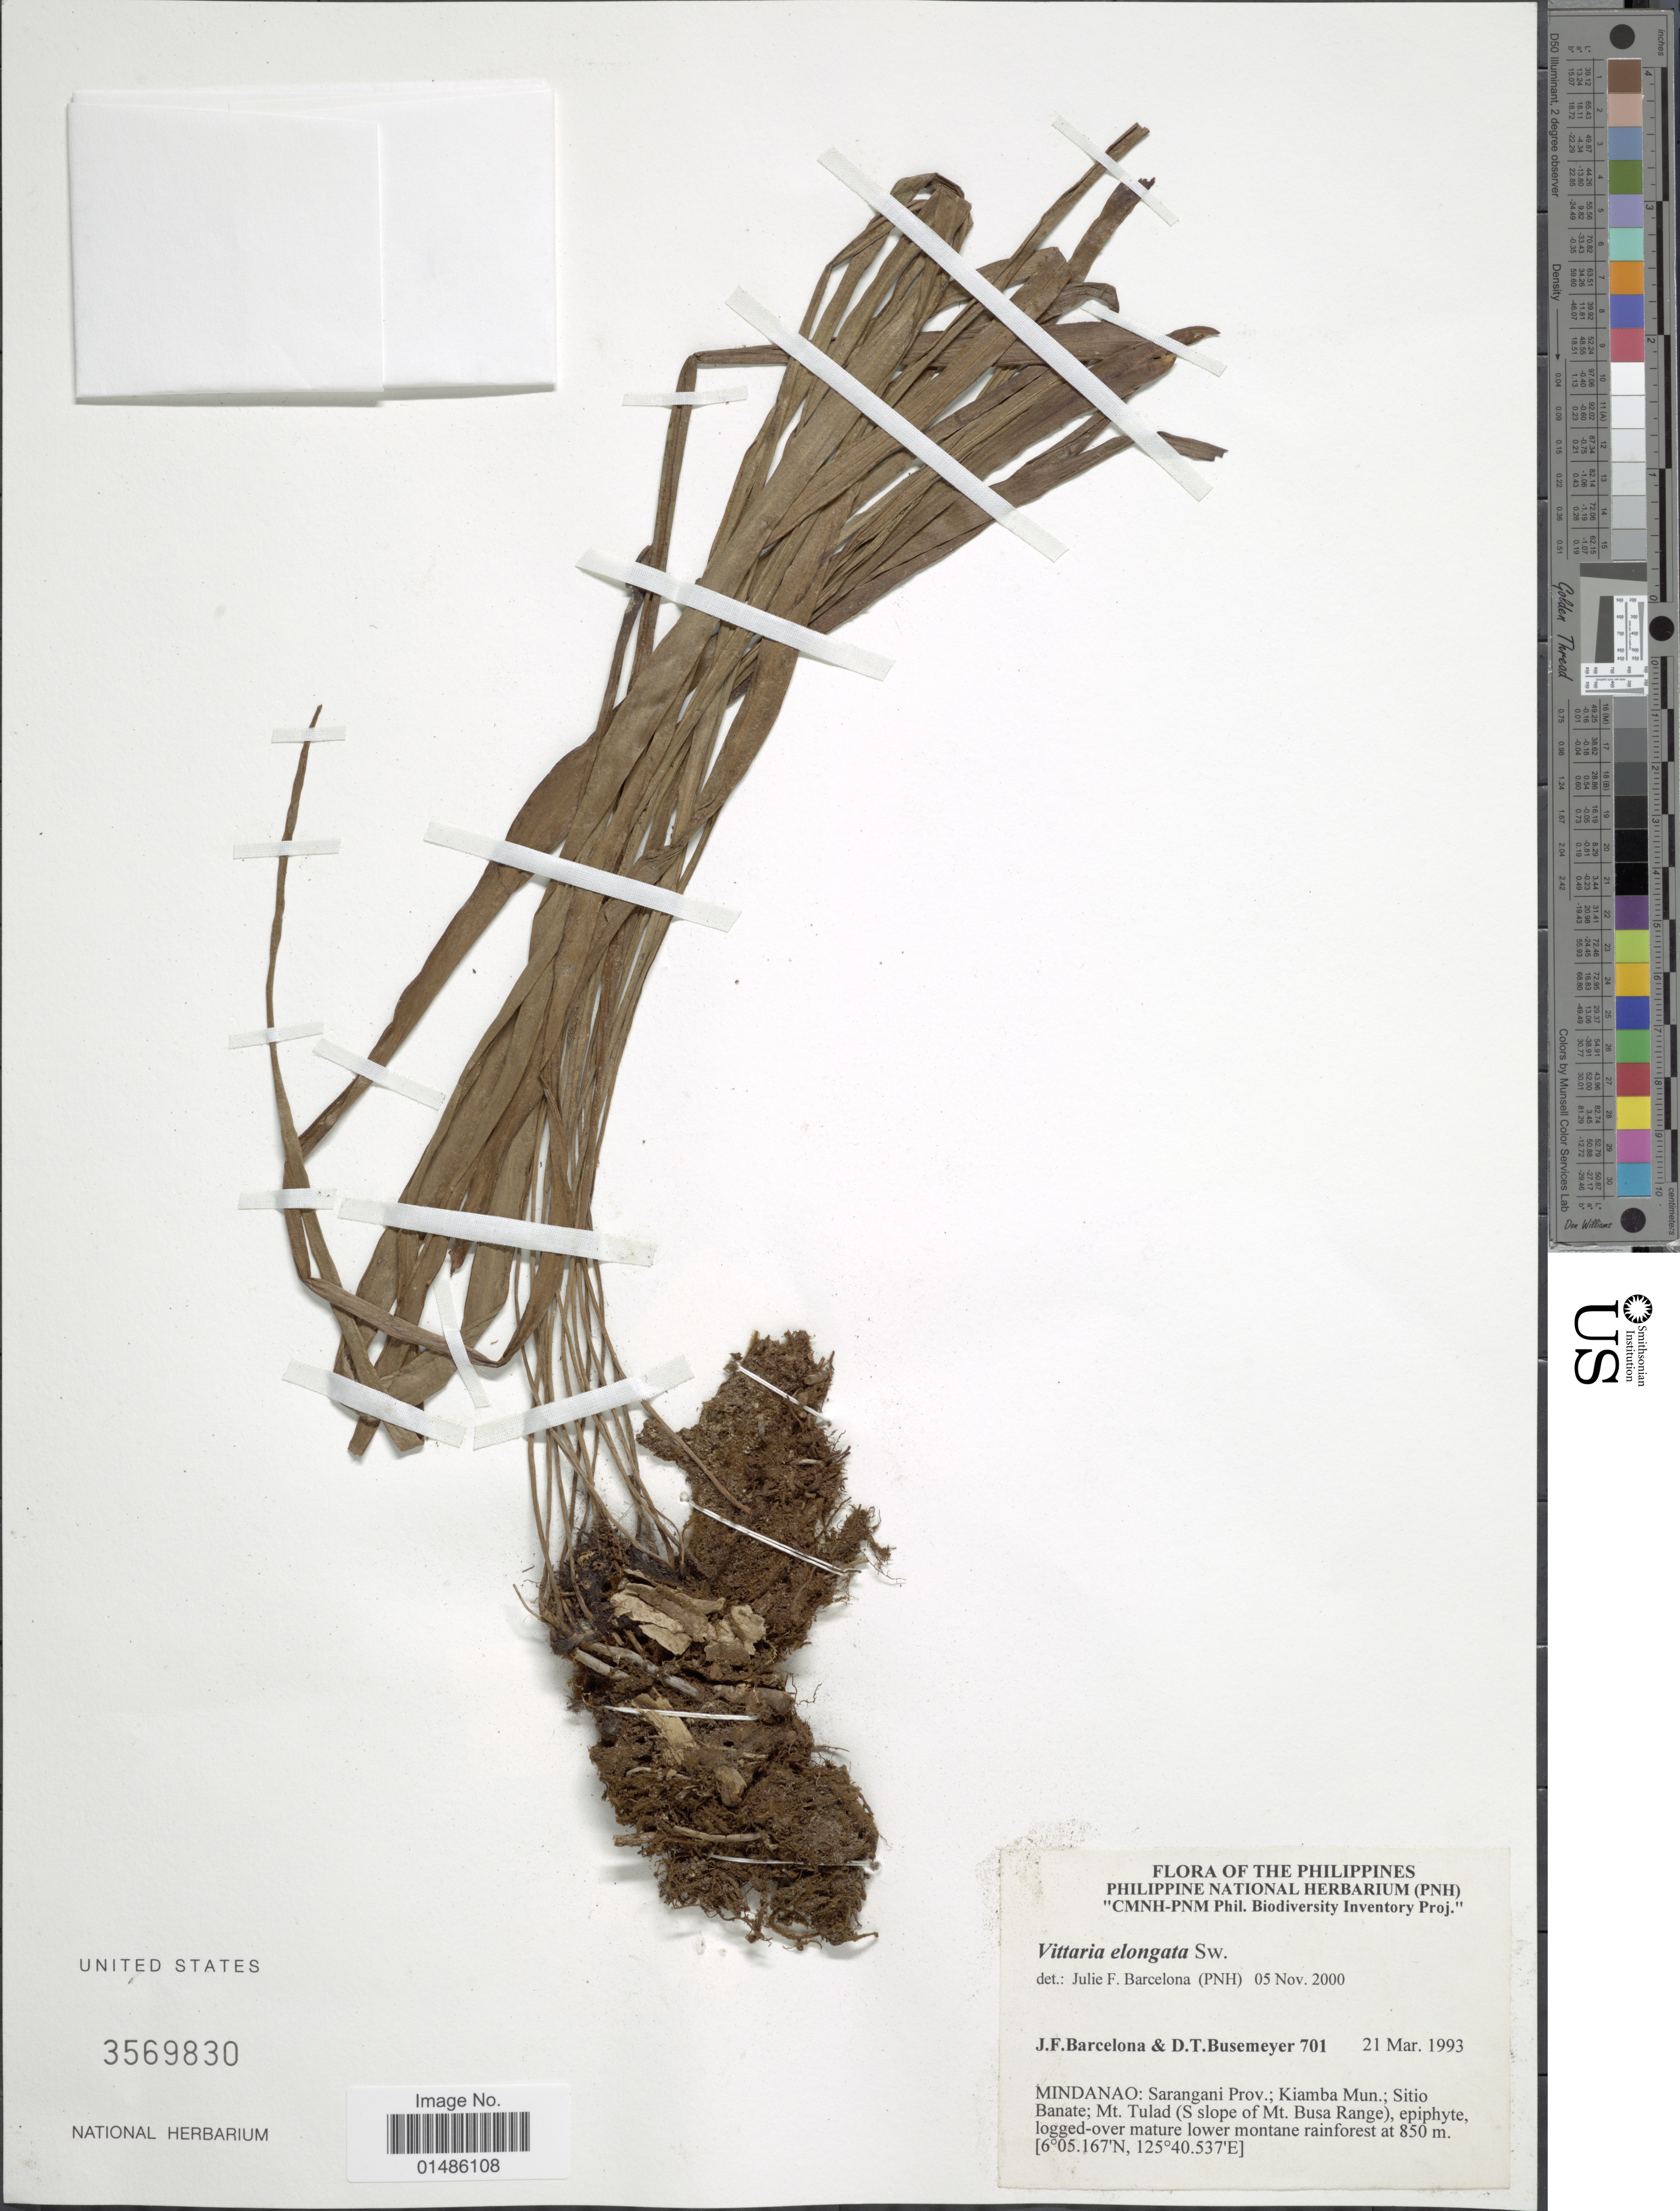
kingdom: Plantae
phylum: Tracheophyta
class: Polypodiopsida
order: Polypodiales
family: Pteridaceae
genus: Haplopteris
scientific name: Haplopteris elongata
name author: (Sw.) Crane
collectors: J. F. Barcelona & D. Busemeyer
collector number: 701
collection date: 1993-03-21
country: Philippines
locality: Mindanao: Sarangani Prov.; Kiamba Mun.; Sitio Banate; Mt. Tulad (S slope of Mt. Busa Range).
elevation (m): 850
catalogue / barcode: US 3569830